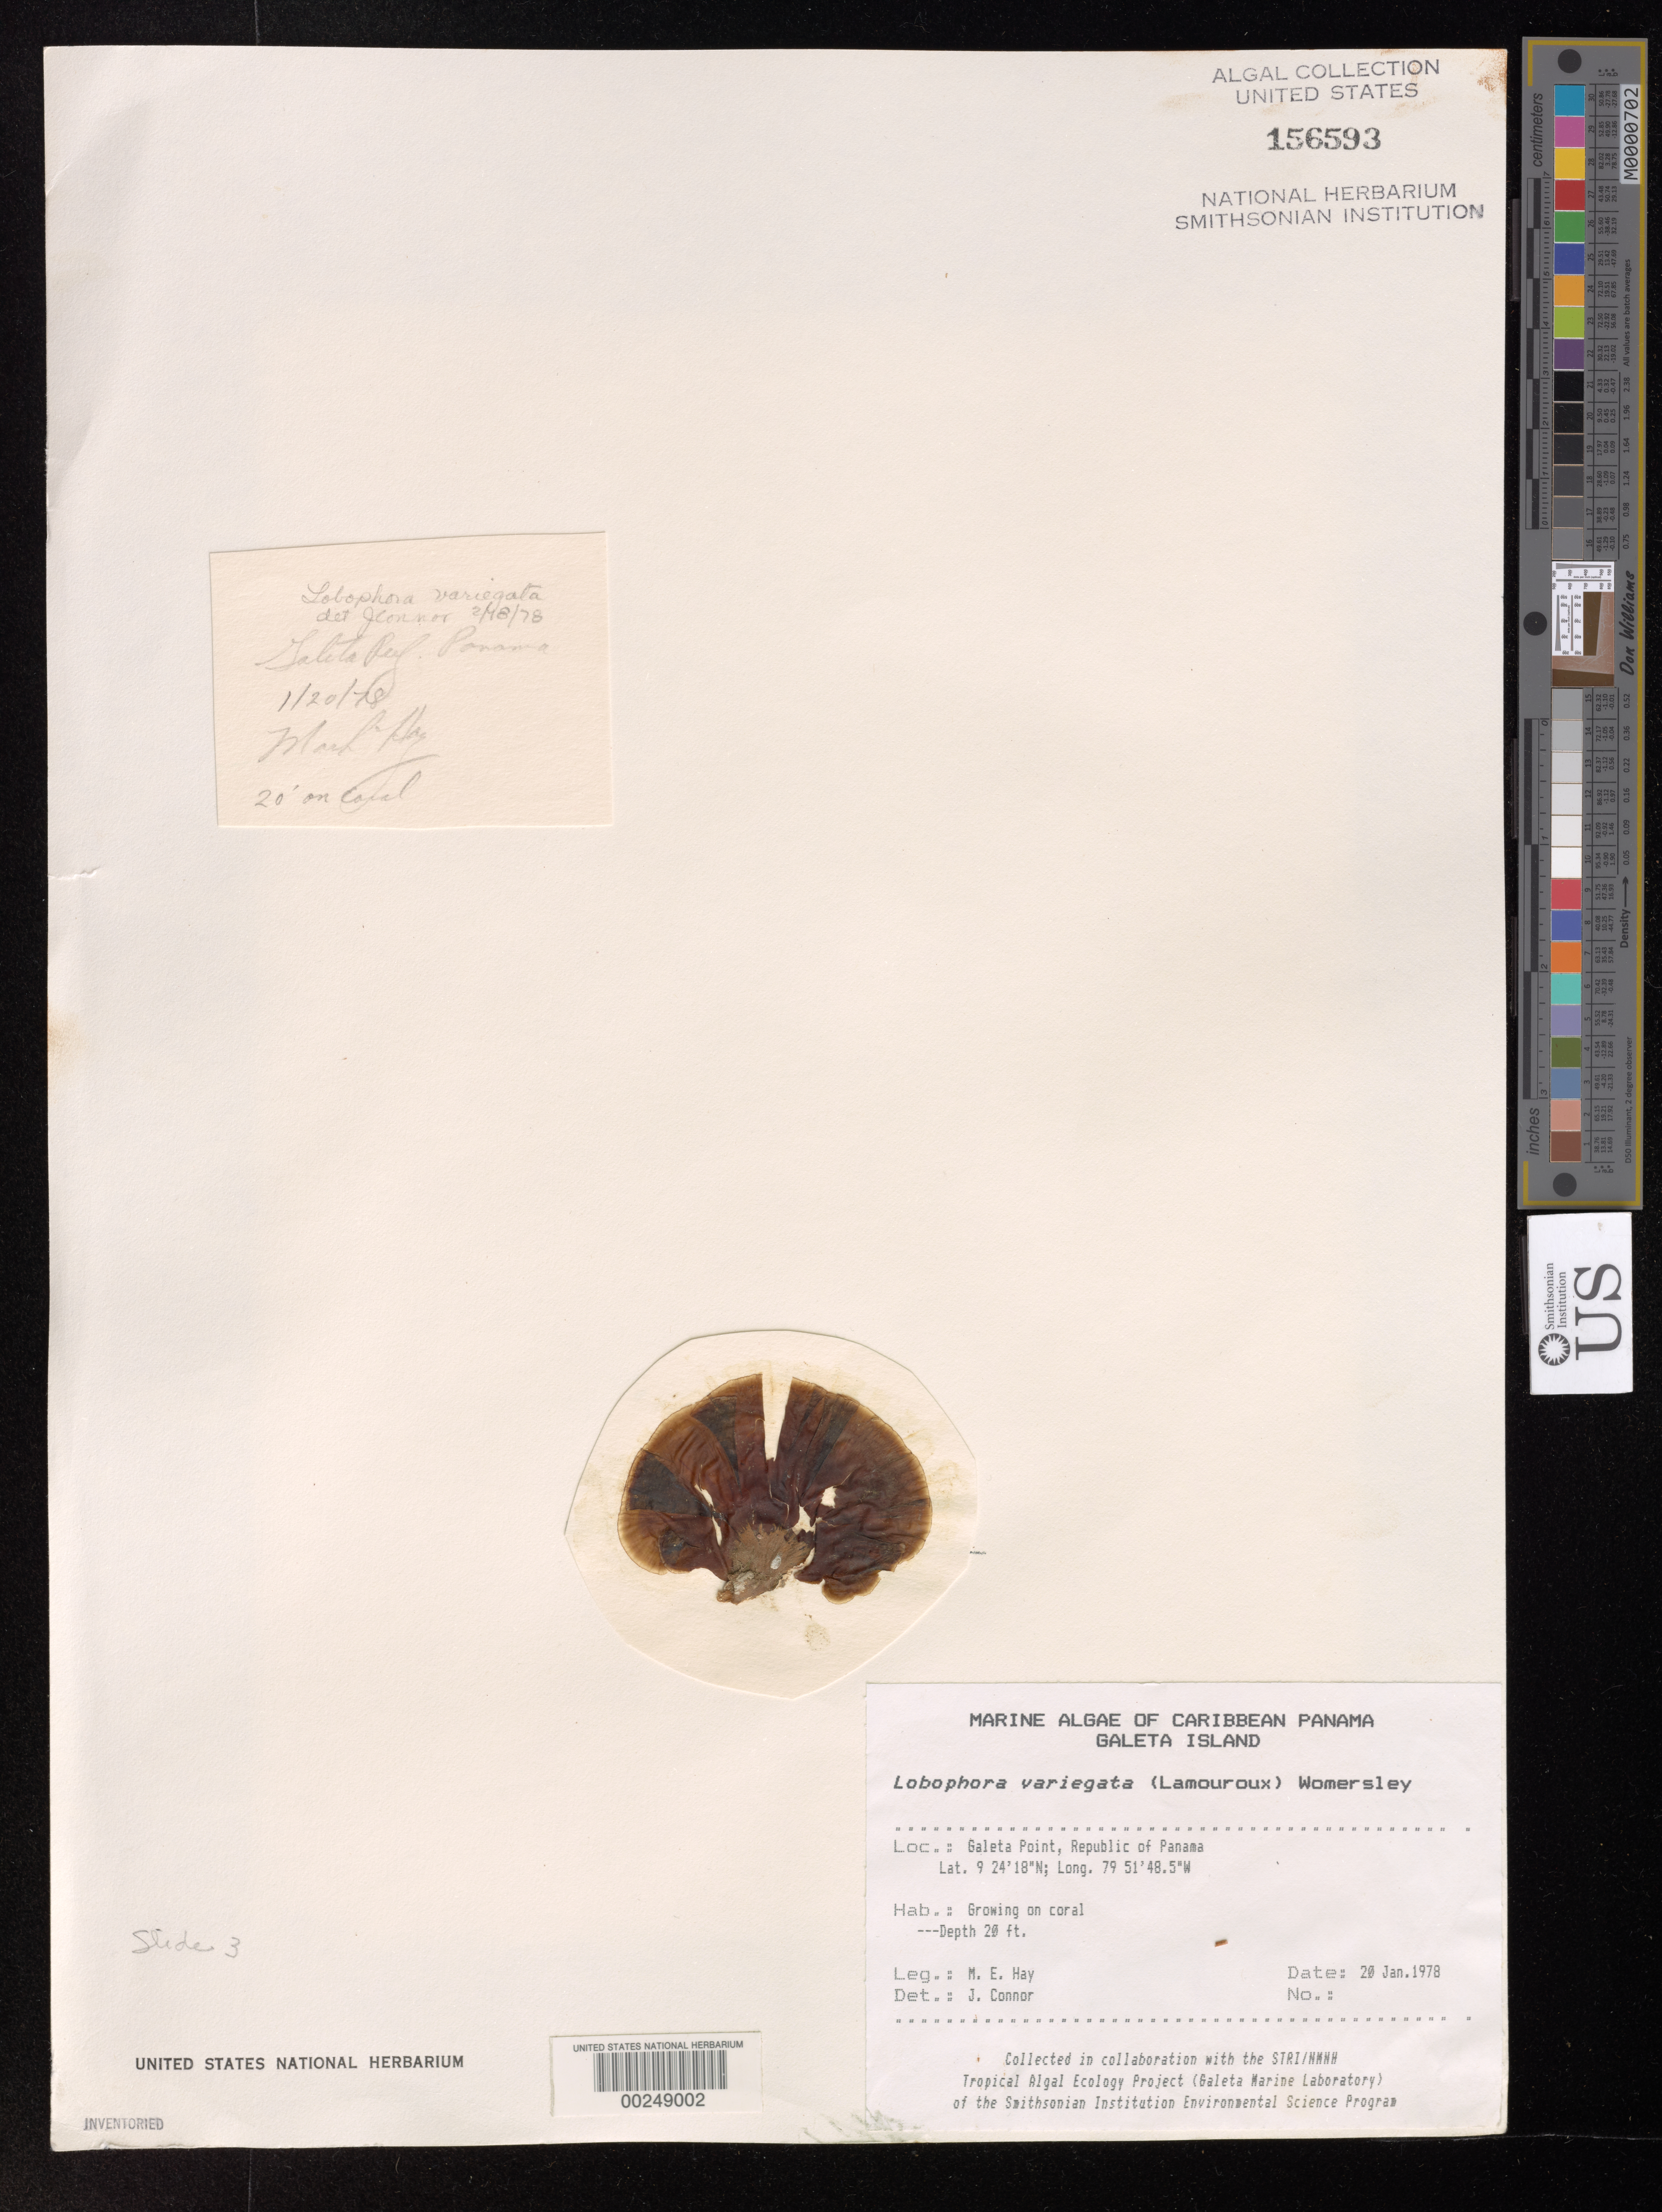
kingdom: Chromista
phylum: Ochrophyta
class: Phaeophyceae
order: Dictyotales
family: Dictyotaceae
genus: Lobophora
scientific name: Lobophora variegata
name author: (J.V.Lamouroux) Womersley & E.C. Oliveira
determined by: Connor, J.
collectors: M. E. Hay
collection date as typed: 20 Jan 1978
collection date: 1978-01-20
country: Panama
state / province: Colón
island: Galeta Island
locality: Galeta Point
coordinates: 9 24' 18" N, 79 51' 48.5" W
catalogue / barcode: US 156593